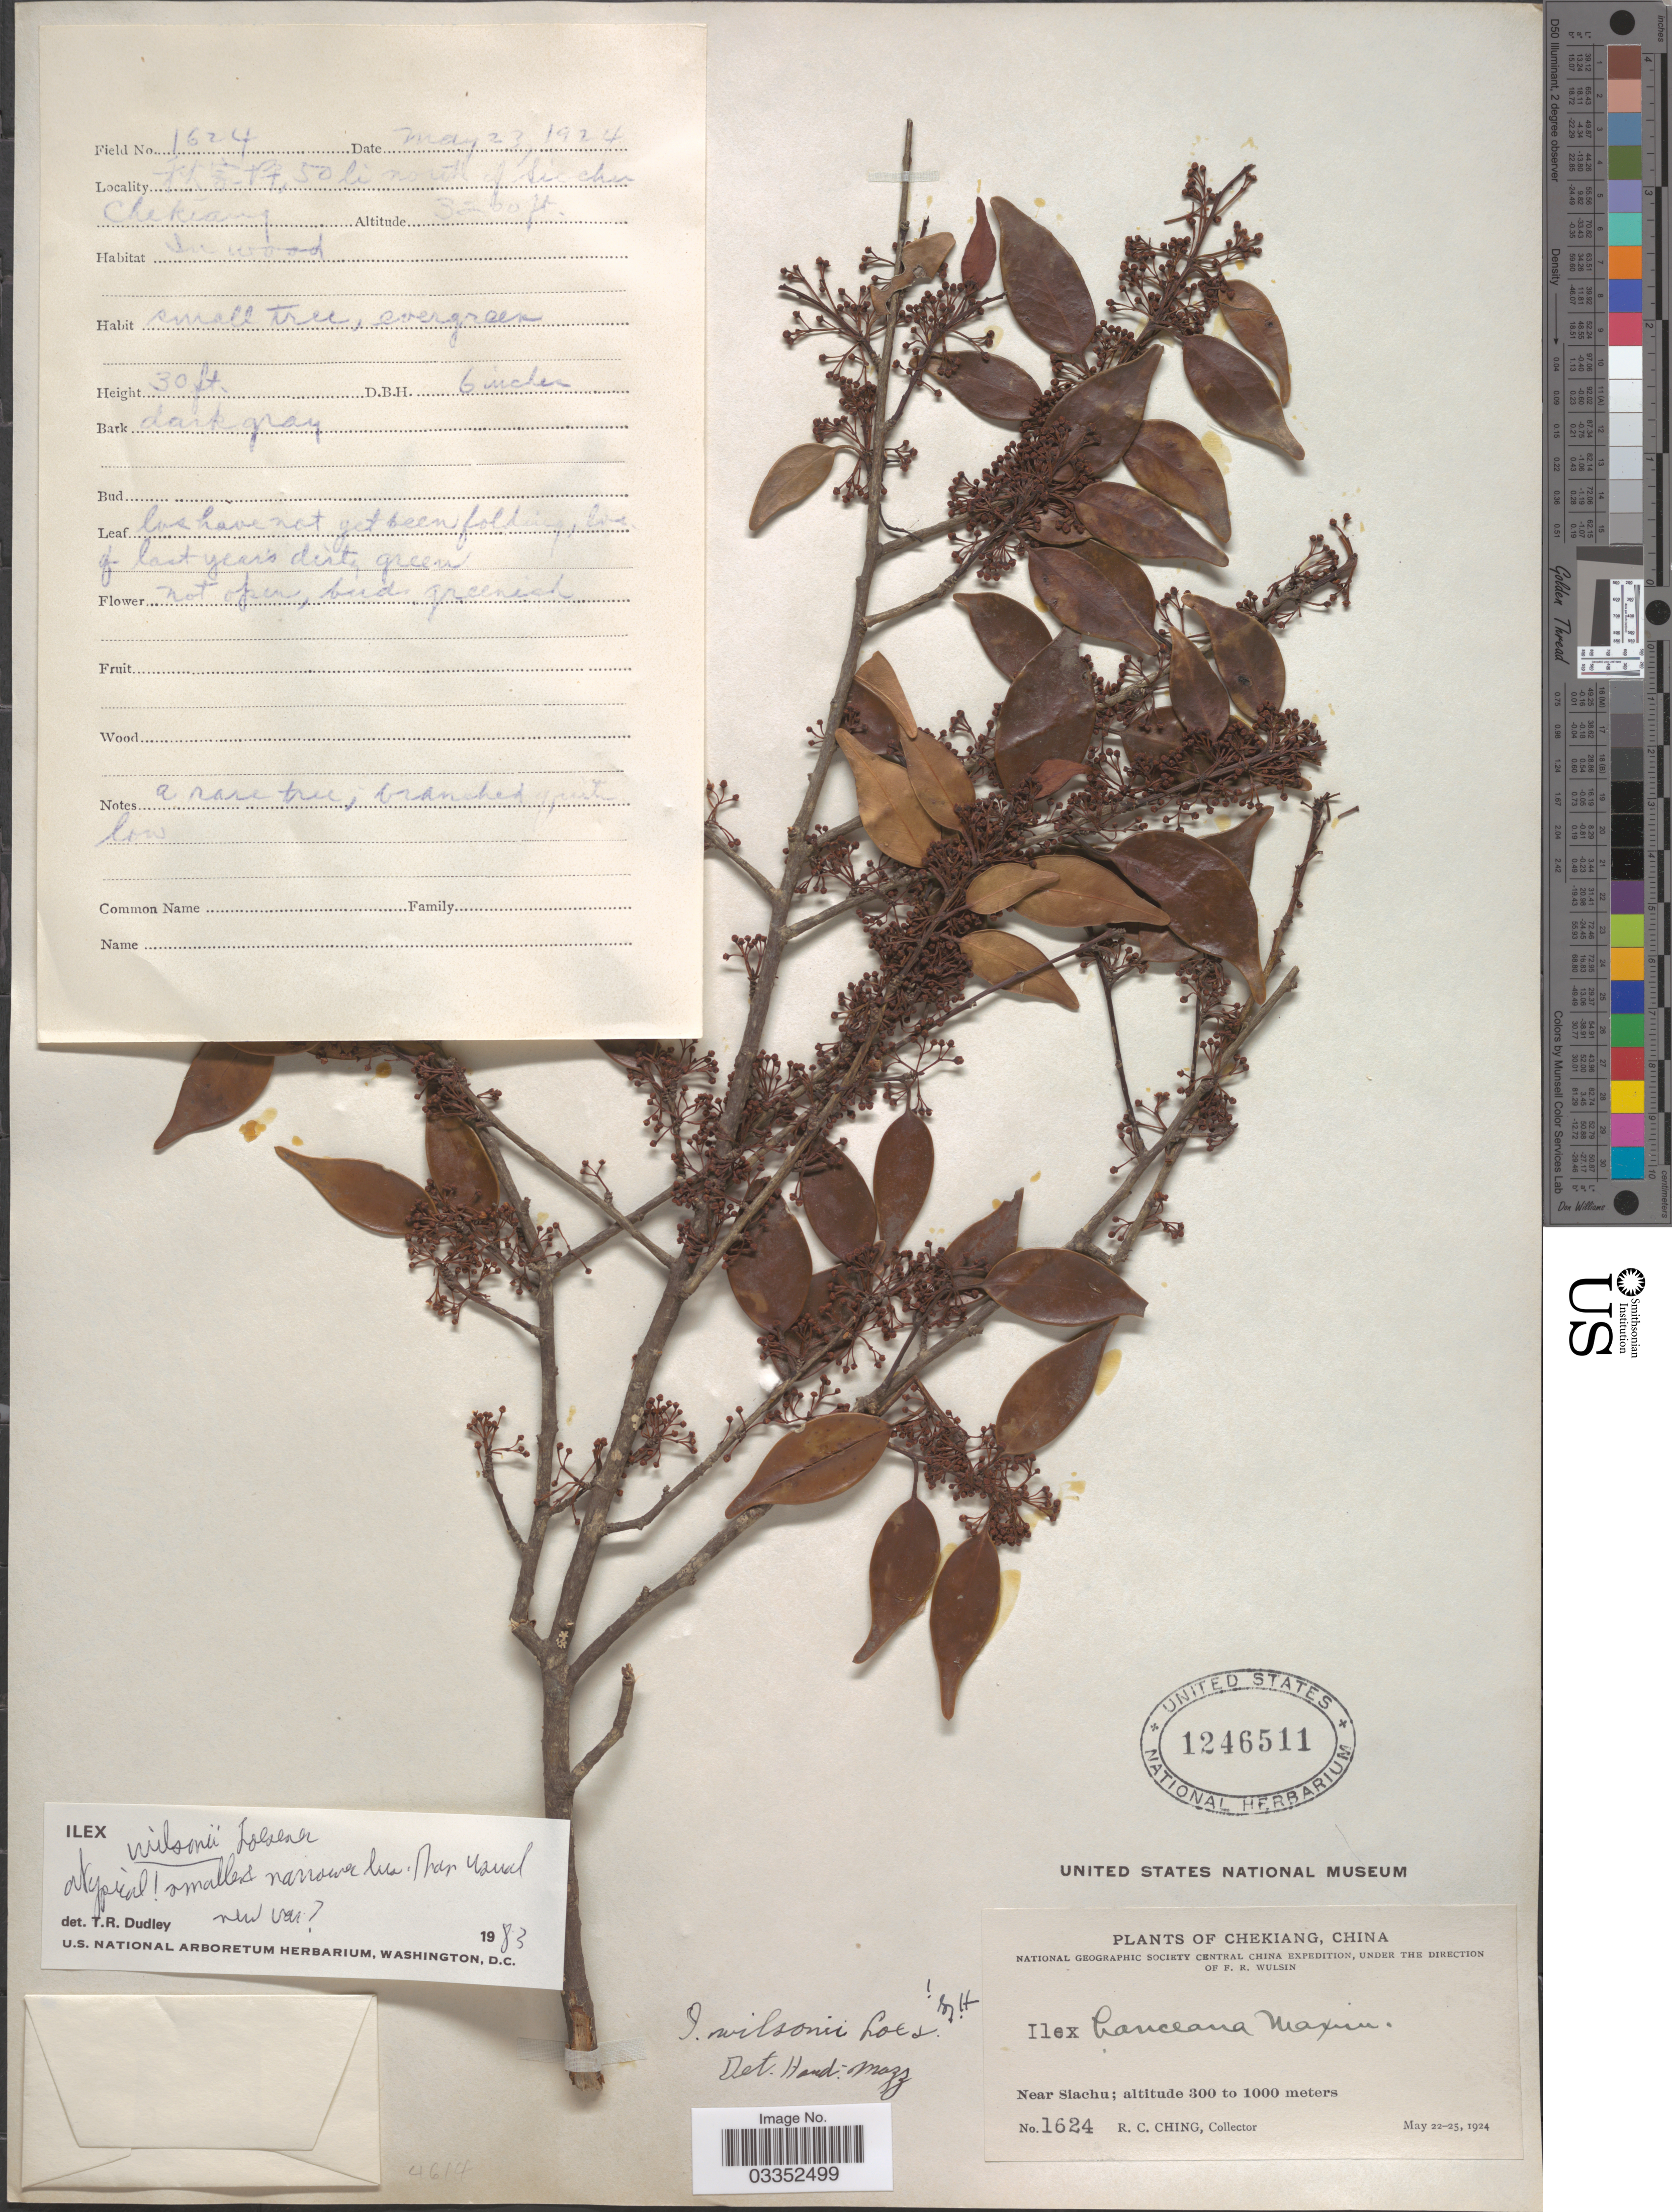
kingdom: Plantae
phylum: Tracheophyta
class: Magnoliopsida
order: Aquifoliales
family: Aquifoliaceae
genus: Ilex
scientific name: Ilex wilsonii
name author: Loes.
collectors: R. C. Ching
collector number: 1624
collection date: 1924-05-23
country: China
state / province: Zhejiang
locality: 50 li north of Siachu.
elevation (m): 975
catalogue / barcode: US 1246511